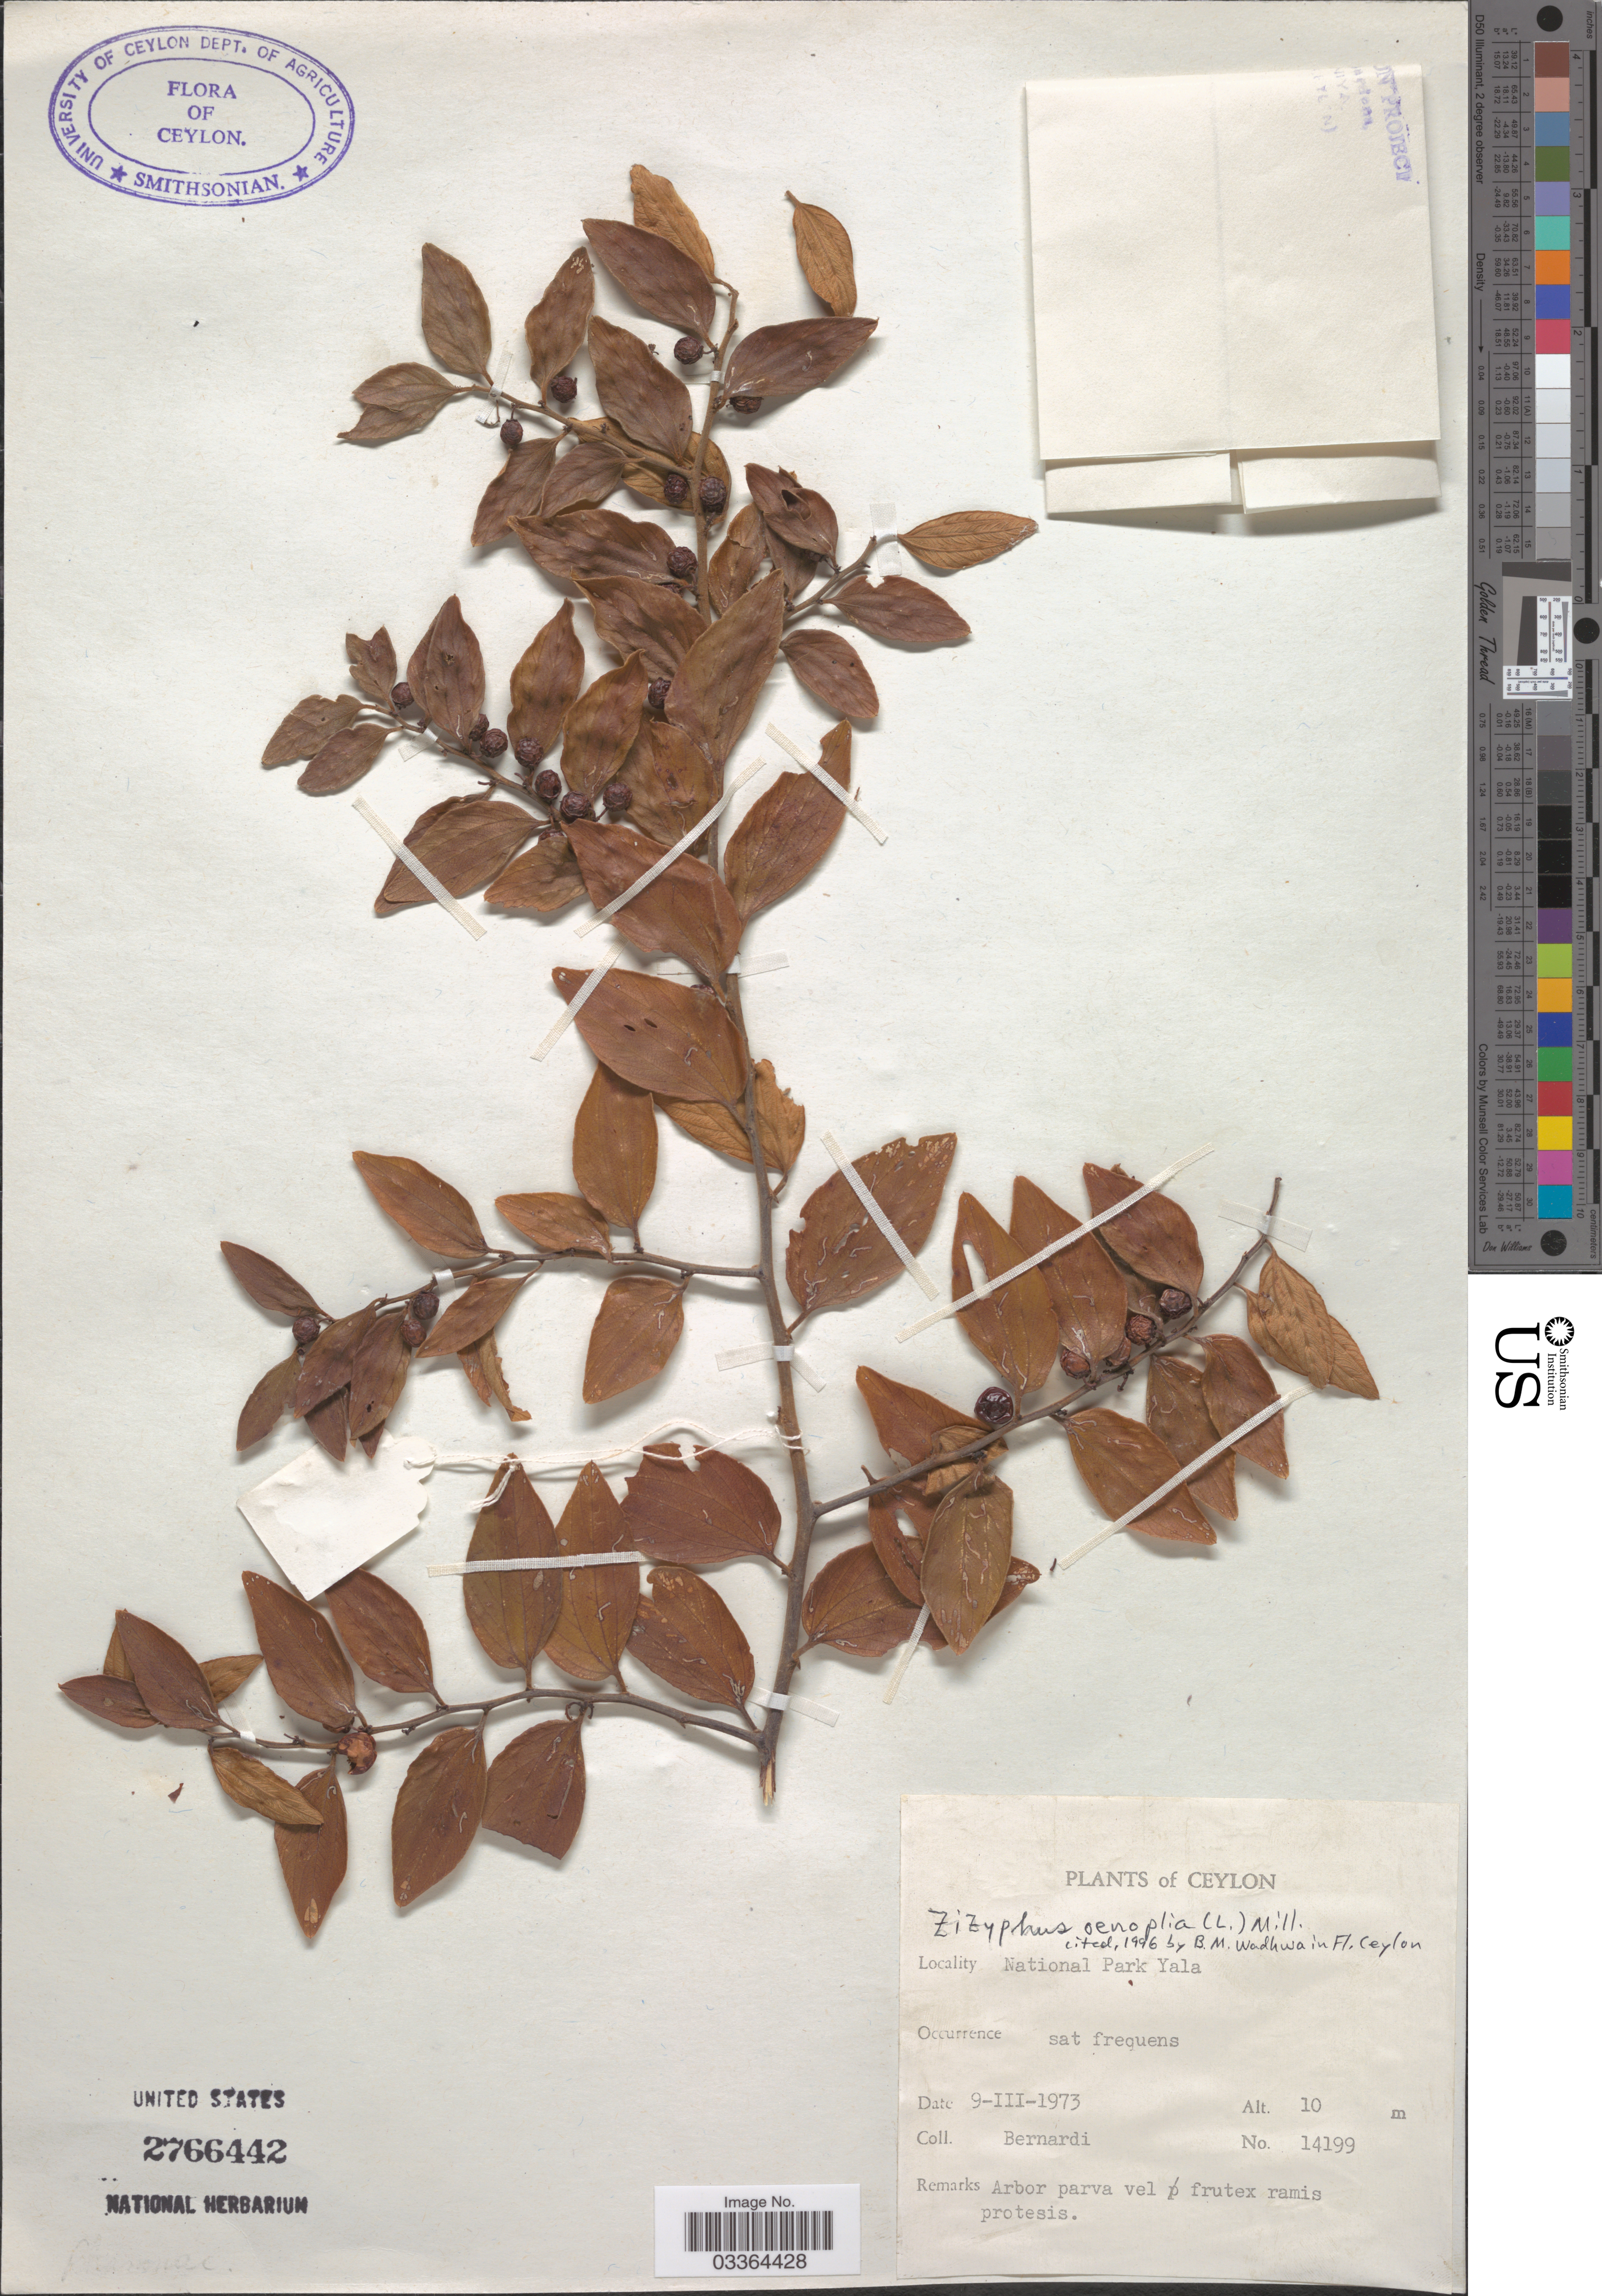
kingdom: Plantae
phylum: Tracheophyta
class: Magnoliopsida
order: Rosales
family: Rhamnaceae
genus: Ziziphus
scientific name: Ziziphus oenopolia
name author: (L.) Mill.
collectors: Bernardi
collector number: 14199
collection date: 1973-03-09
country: Sri Lanka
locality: Ceylon. National Park Yala.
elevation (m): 10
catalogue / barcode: US 2766442